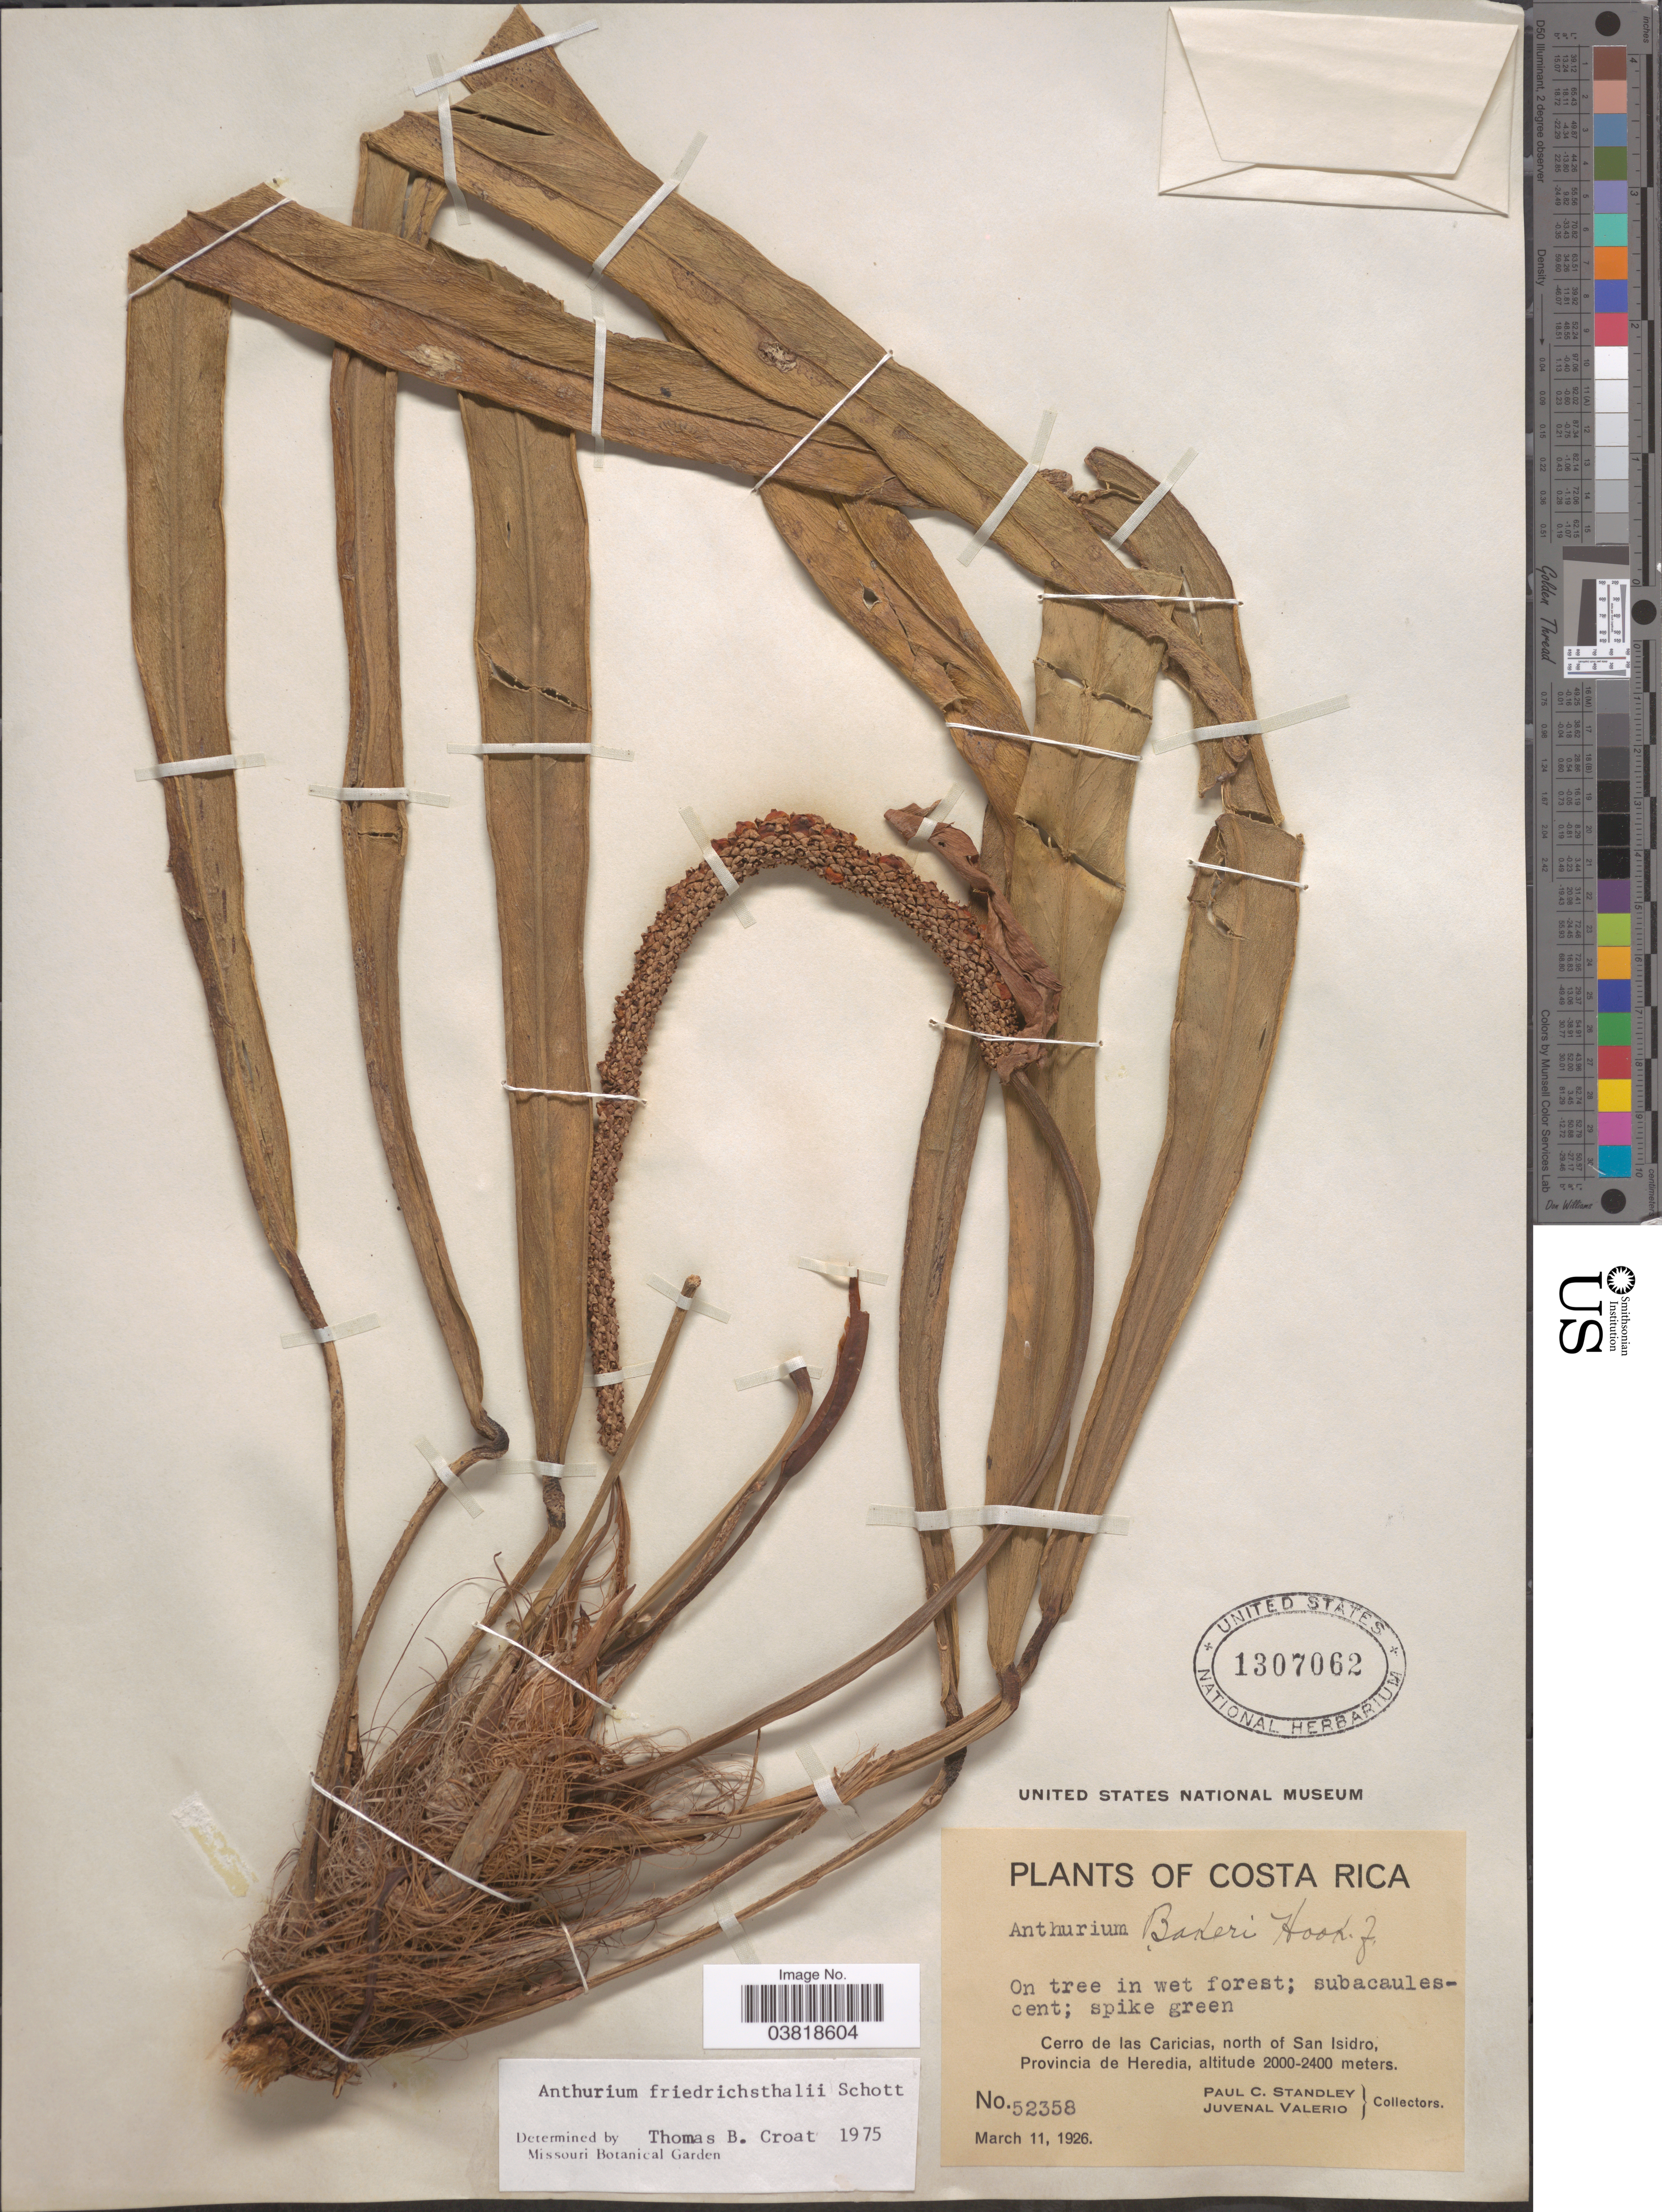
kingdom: Plantae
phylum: Tracheophyta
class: Liliopsida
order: Alismatales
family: Araceae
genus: Anthurium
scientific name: Anthurium friedrichsthalii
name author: Schott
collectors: P. C. Standley & J. Valerio R.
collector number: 52358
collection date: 1926-03-11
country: Costa Rica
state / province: Heredia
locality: Cerro de las Caricias, north of San Isidro.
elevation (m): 2000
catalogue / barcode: US 1307062